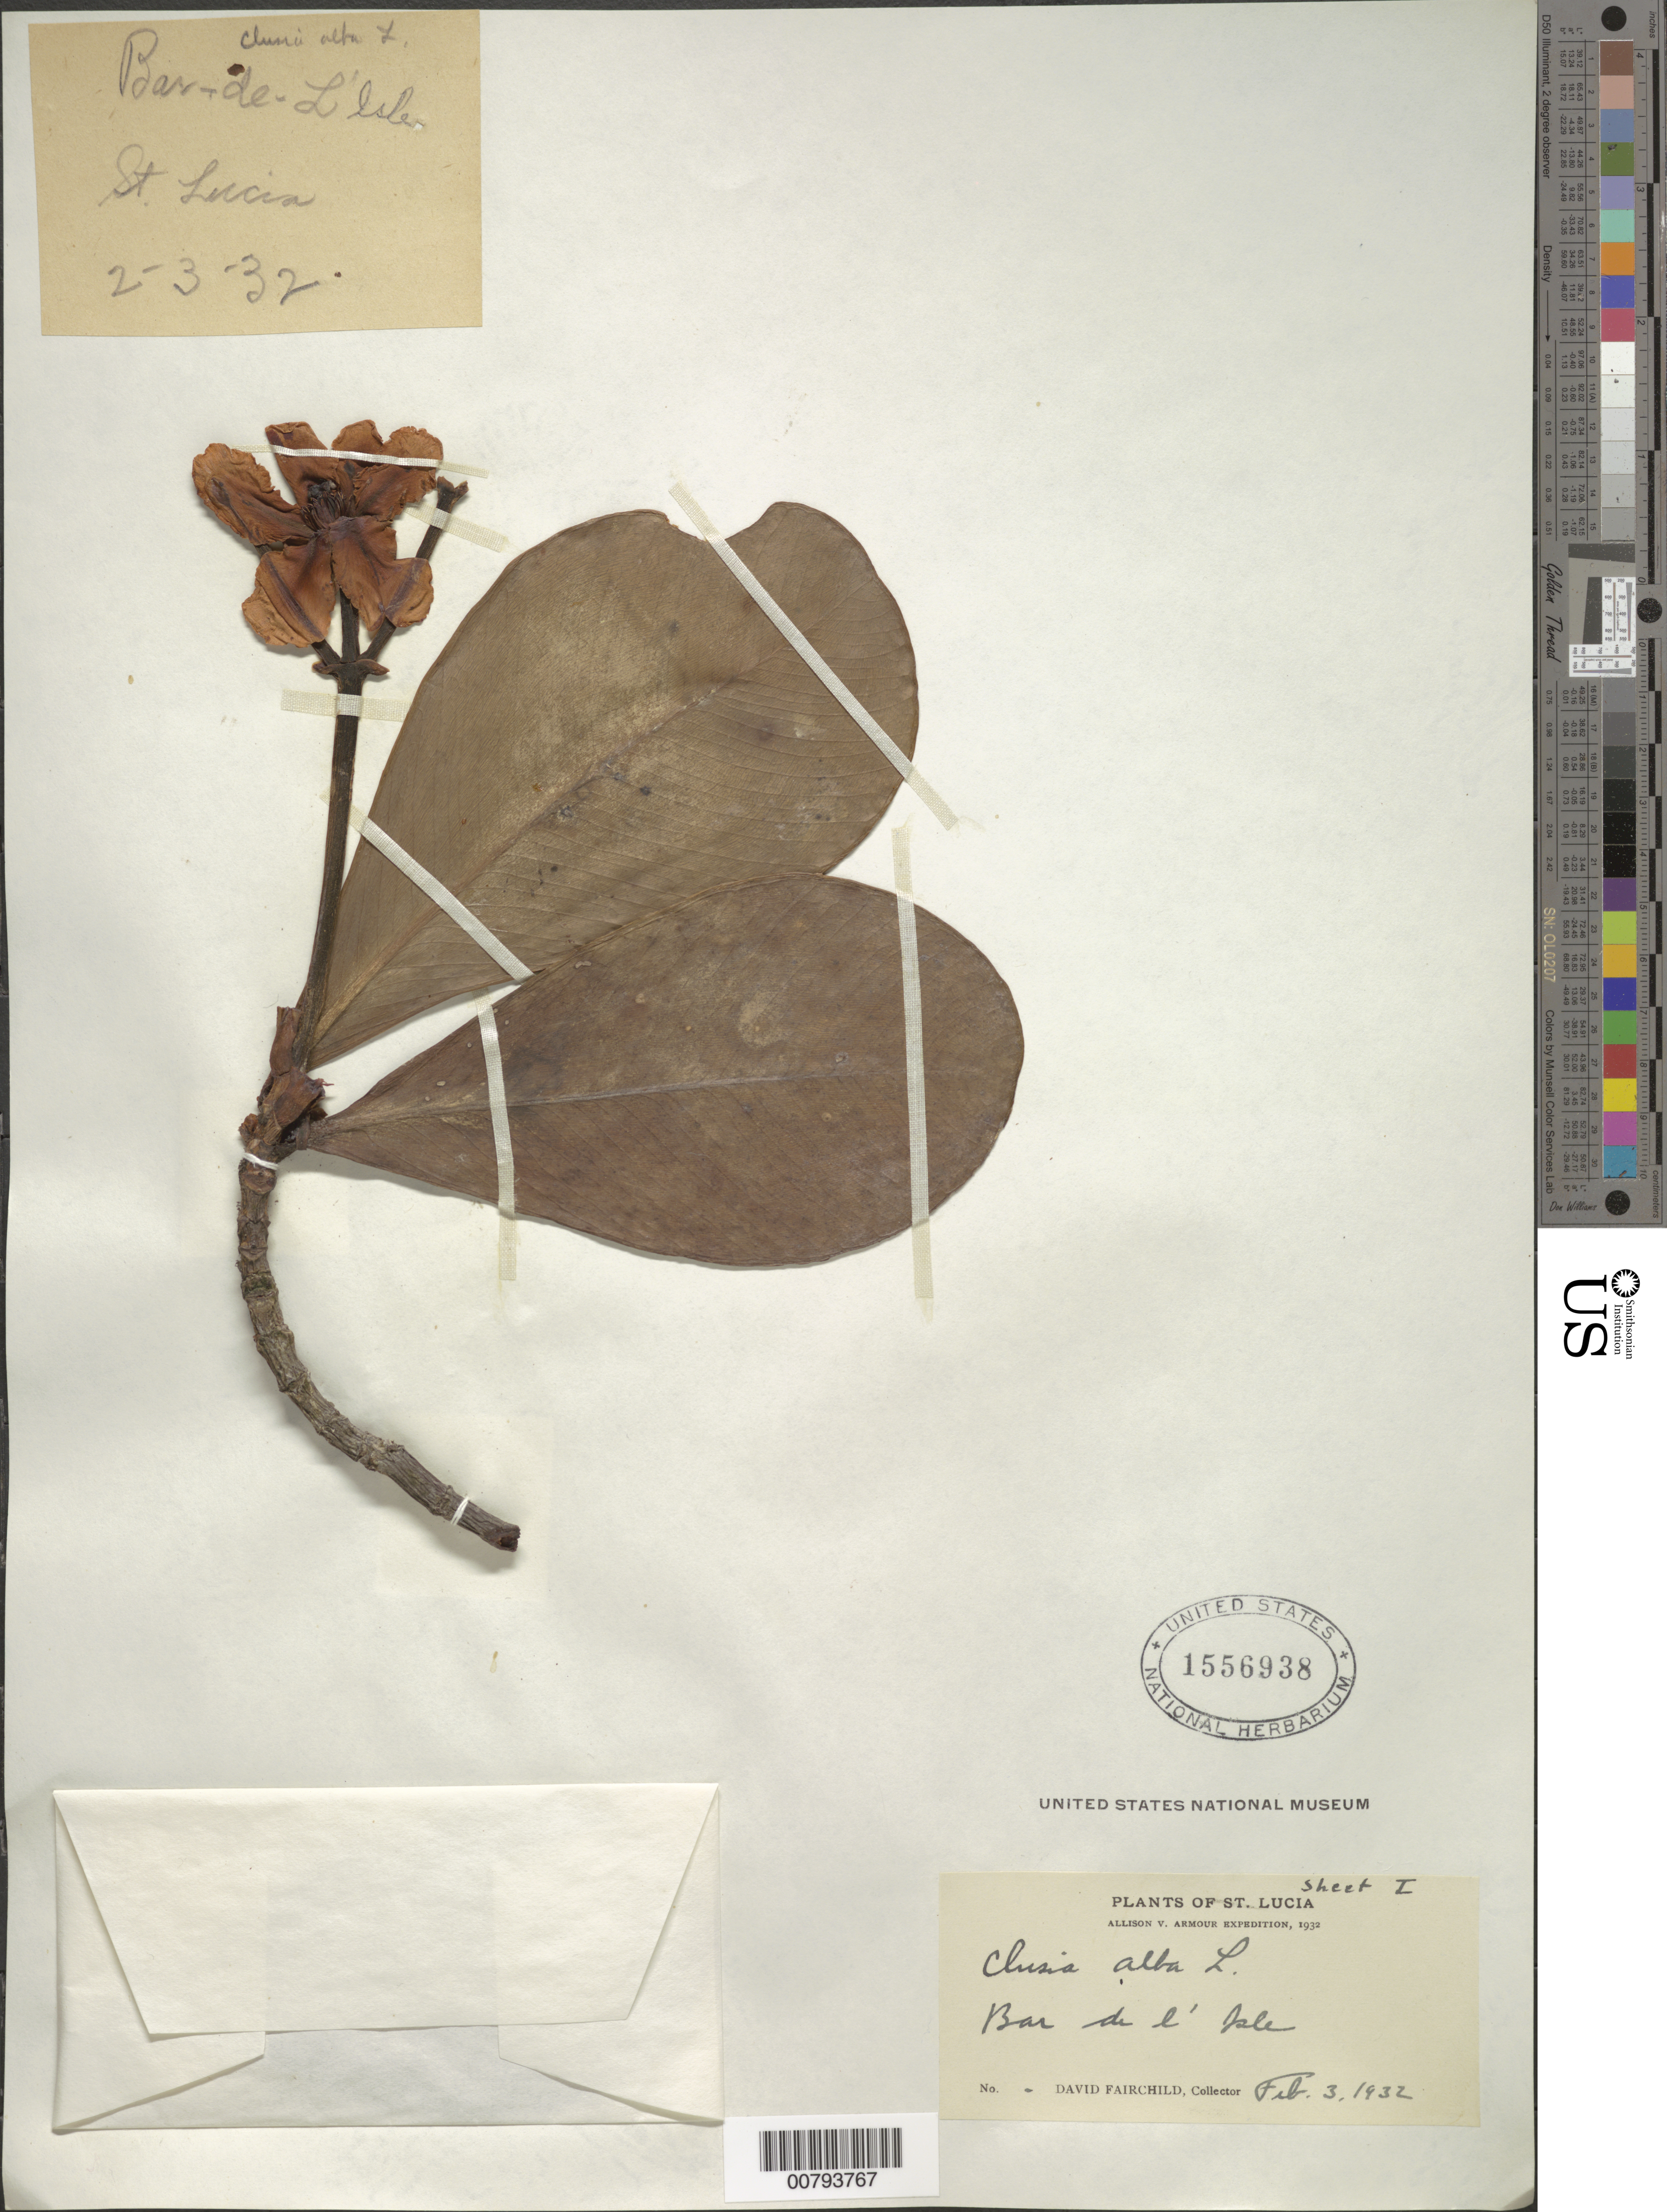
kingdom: Plantae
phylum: Tracheophyta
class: Magnoliopsida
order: Malpighiales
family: Clusiaceae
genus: Clusia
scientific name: Clusia major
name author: L.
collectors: D. Fairchild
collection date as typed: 03 Feb 1932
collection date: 1932-02-03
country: St. Lucia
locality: Barre de l'Isle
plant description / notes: Sheet I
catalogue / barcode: US 1556938